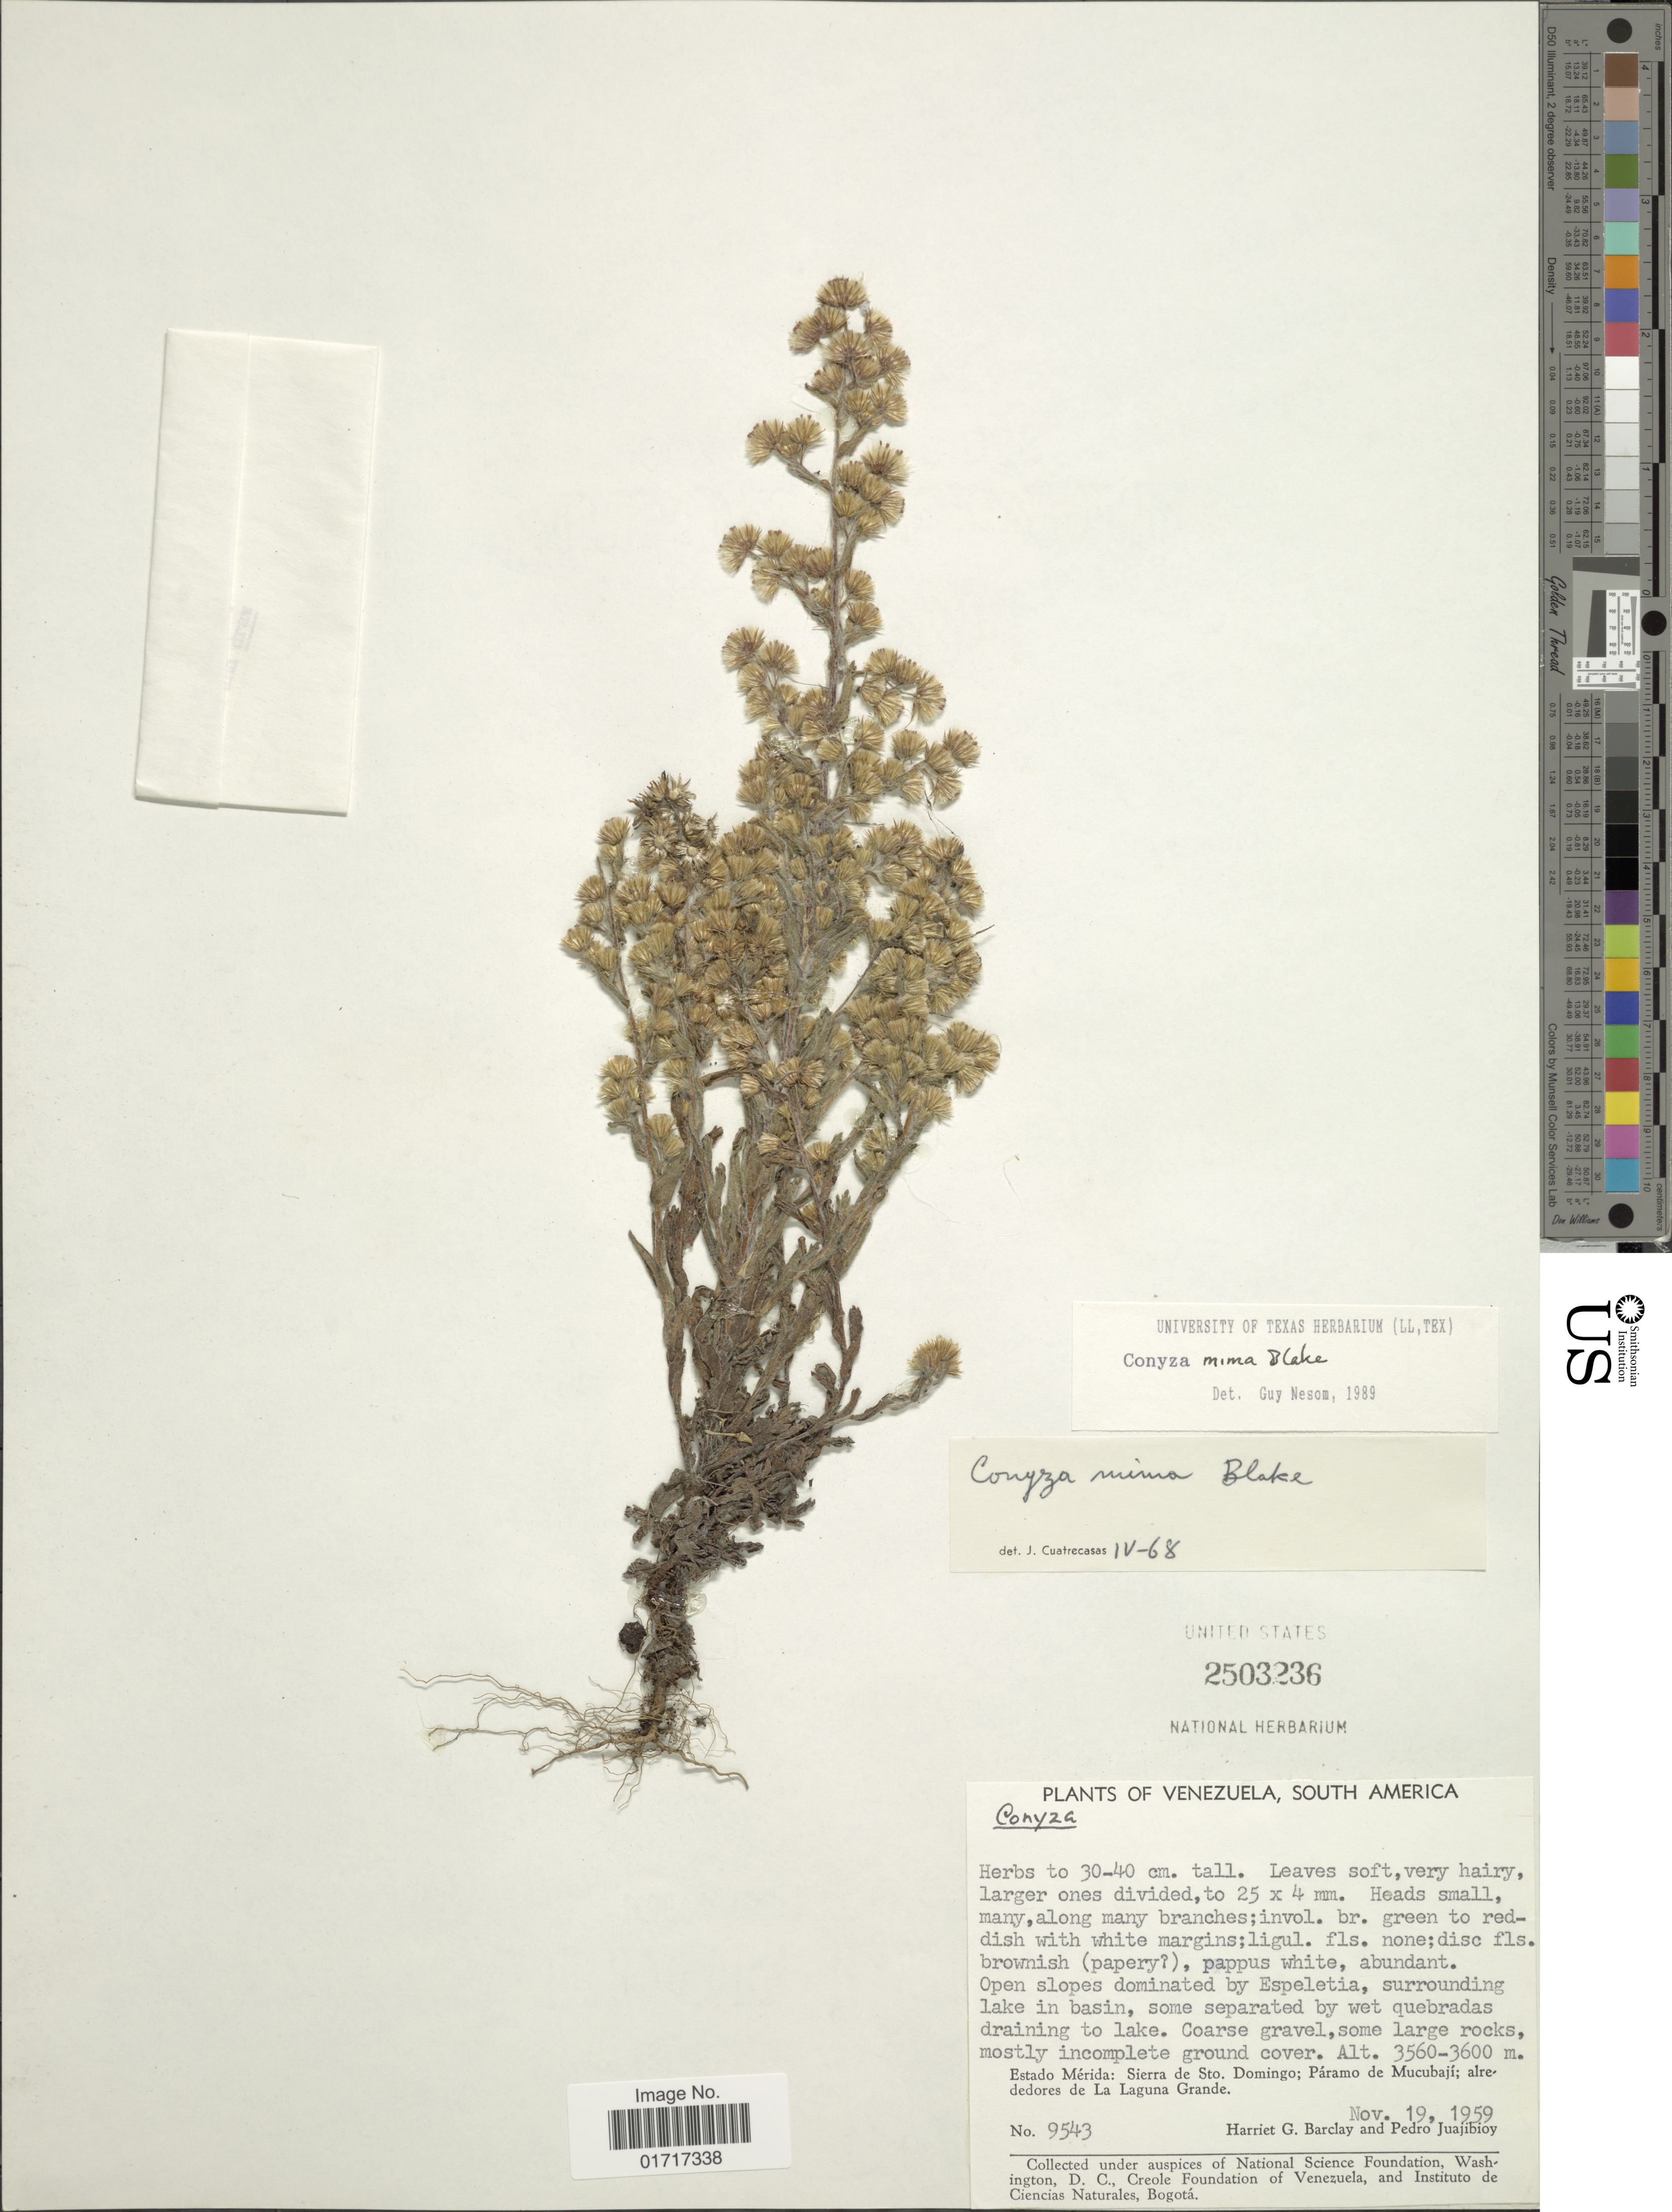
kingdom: Plantae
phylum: Tracheophyta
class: Magnoliopsida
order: Asterales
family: Asteraceae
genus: Conyza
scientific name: Conyza mima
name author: S.F. Blake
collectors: H. G. Barclay & P. Juajibioy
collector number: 9543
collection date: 1959-11-19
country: Venezuela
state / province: Mérida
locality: Estado Merida: Sierra de Sto, Domingo; Param de Mucubaji; alrededores de La Laguna Grande.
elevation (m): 3560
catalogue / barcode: US 2503236